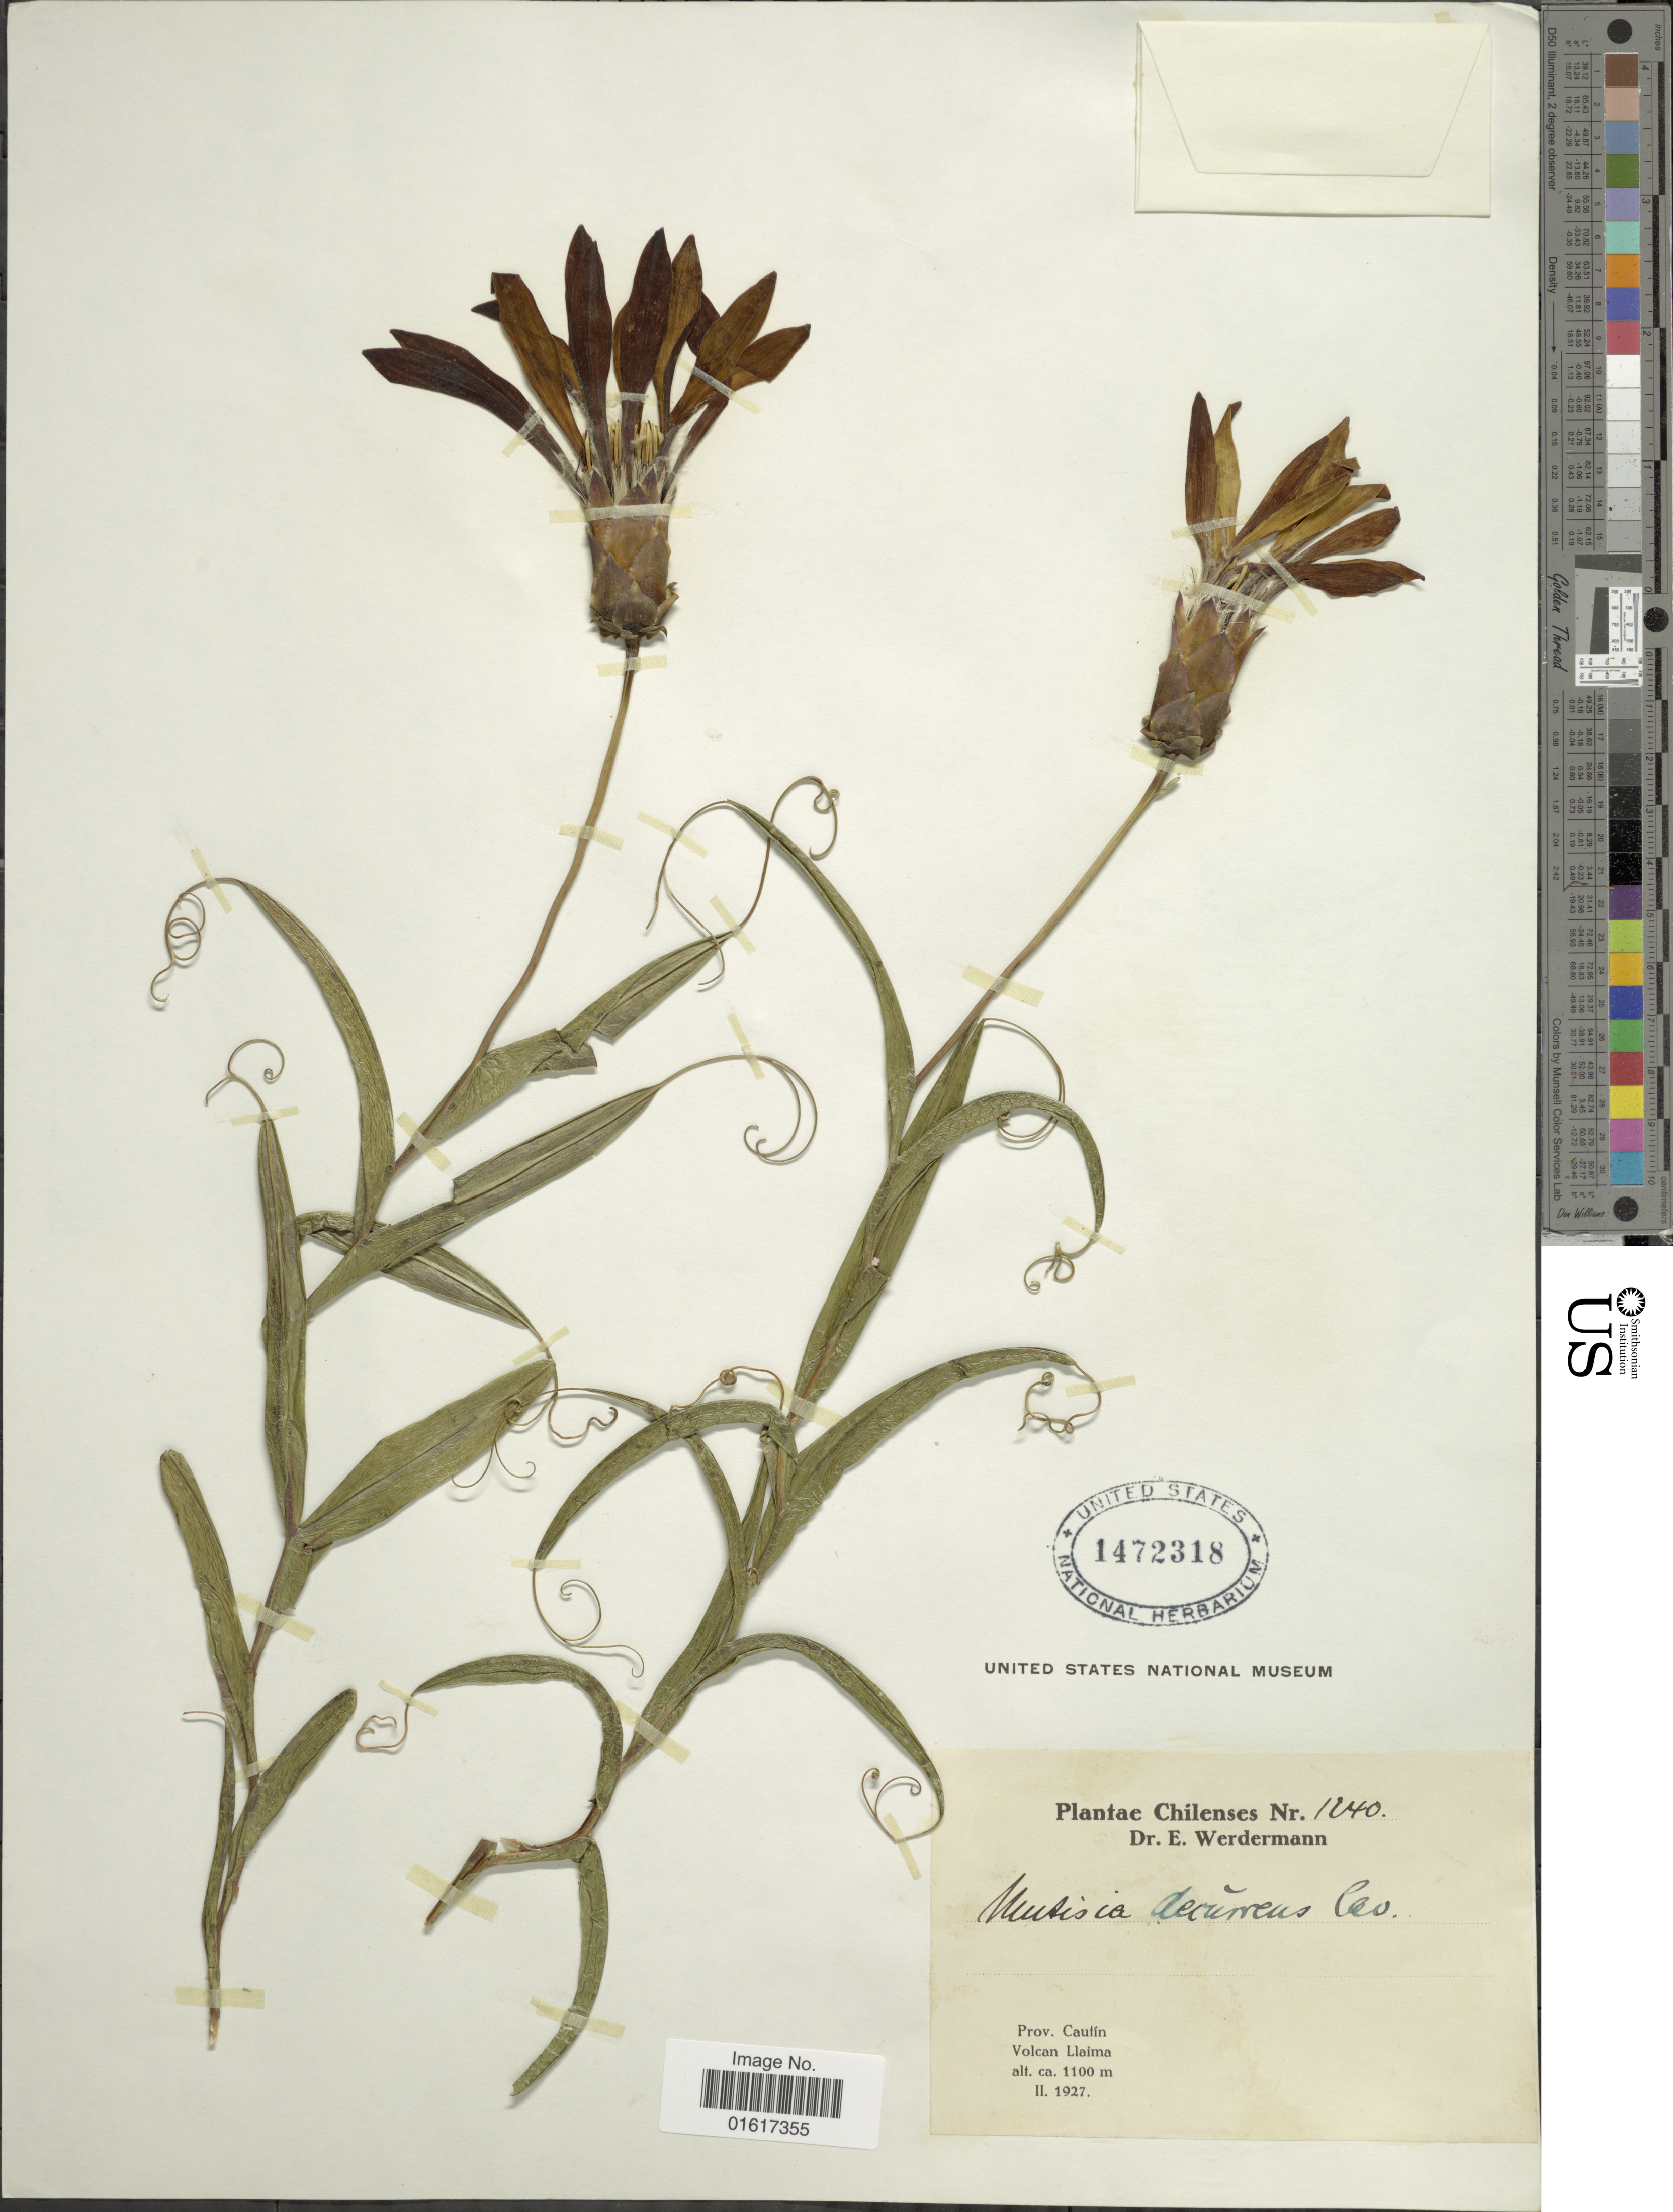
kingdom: Plantae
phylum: Tracheophyta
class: Magnoliopsida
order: Asterales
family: Asteraceae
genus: Mutisia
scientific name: Mutisia decurrens var. decurrens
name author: Cav.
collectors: E. Werdermann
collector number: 1240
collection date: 1927-02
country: Chile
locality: Prov. of Cautín. Volcan Llaima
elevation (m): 1100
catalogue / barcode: US 1472318